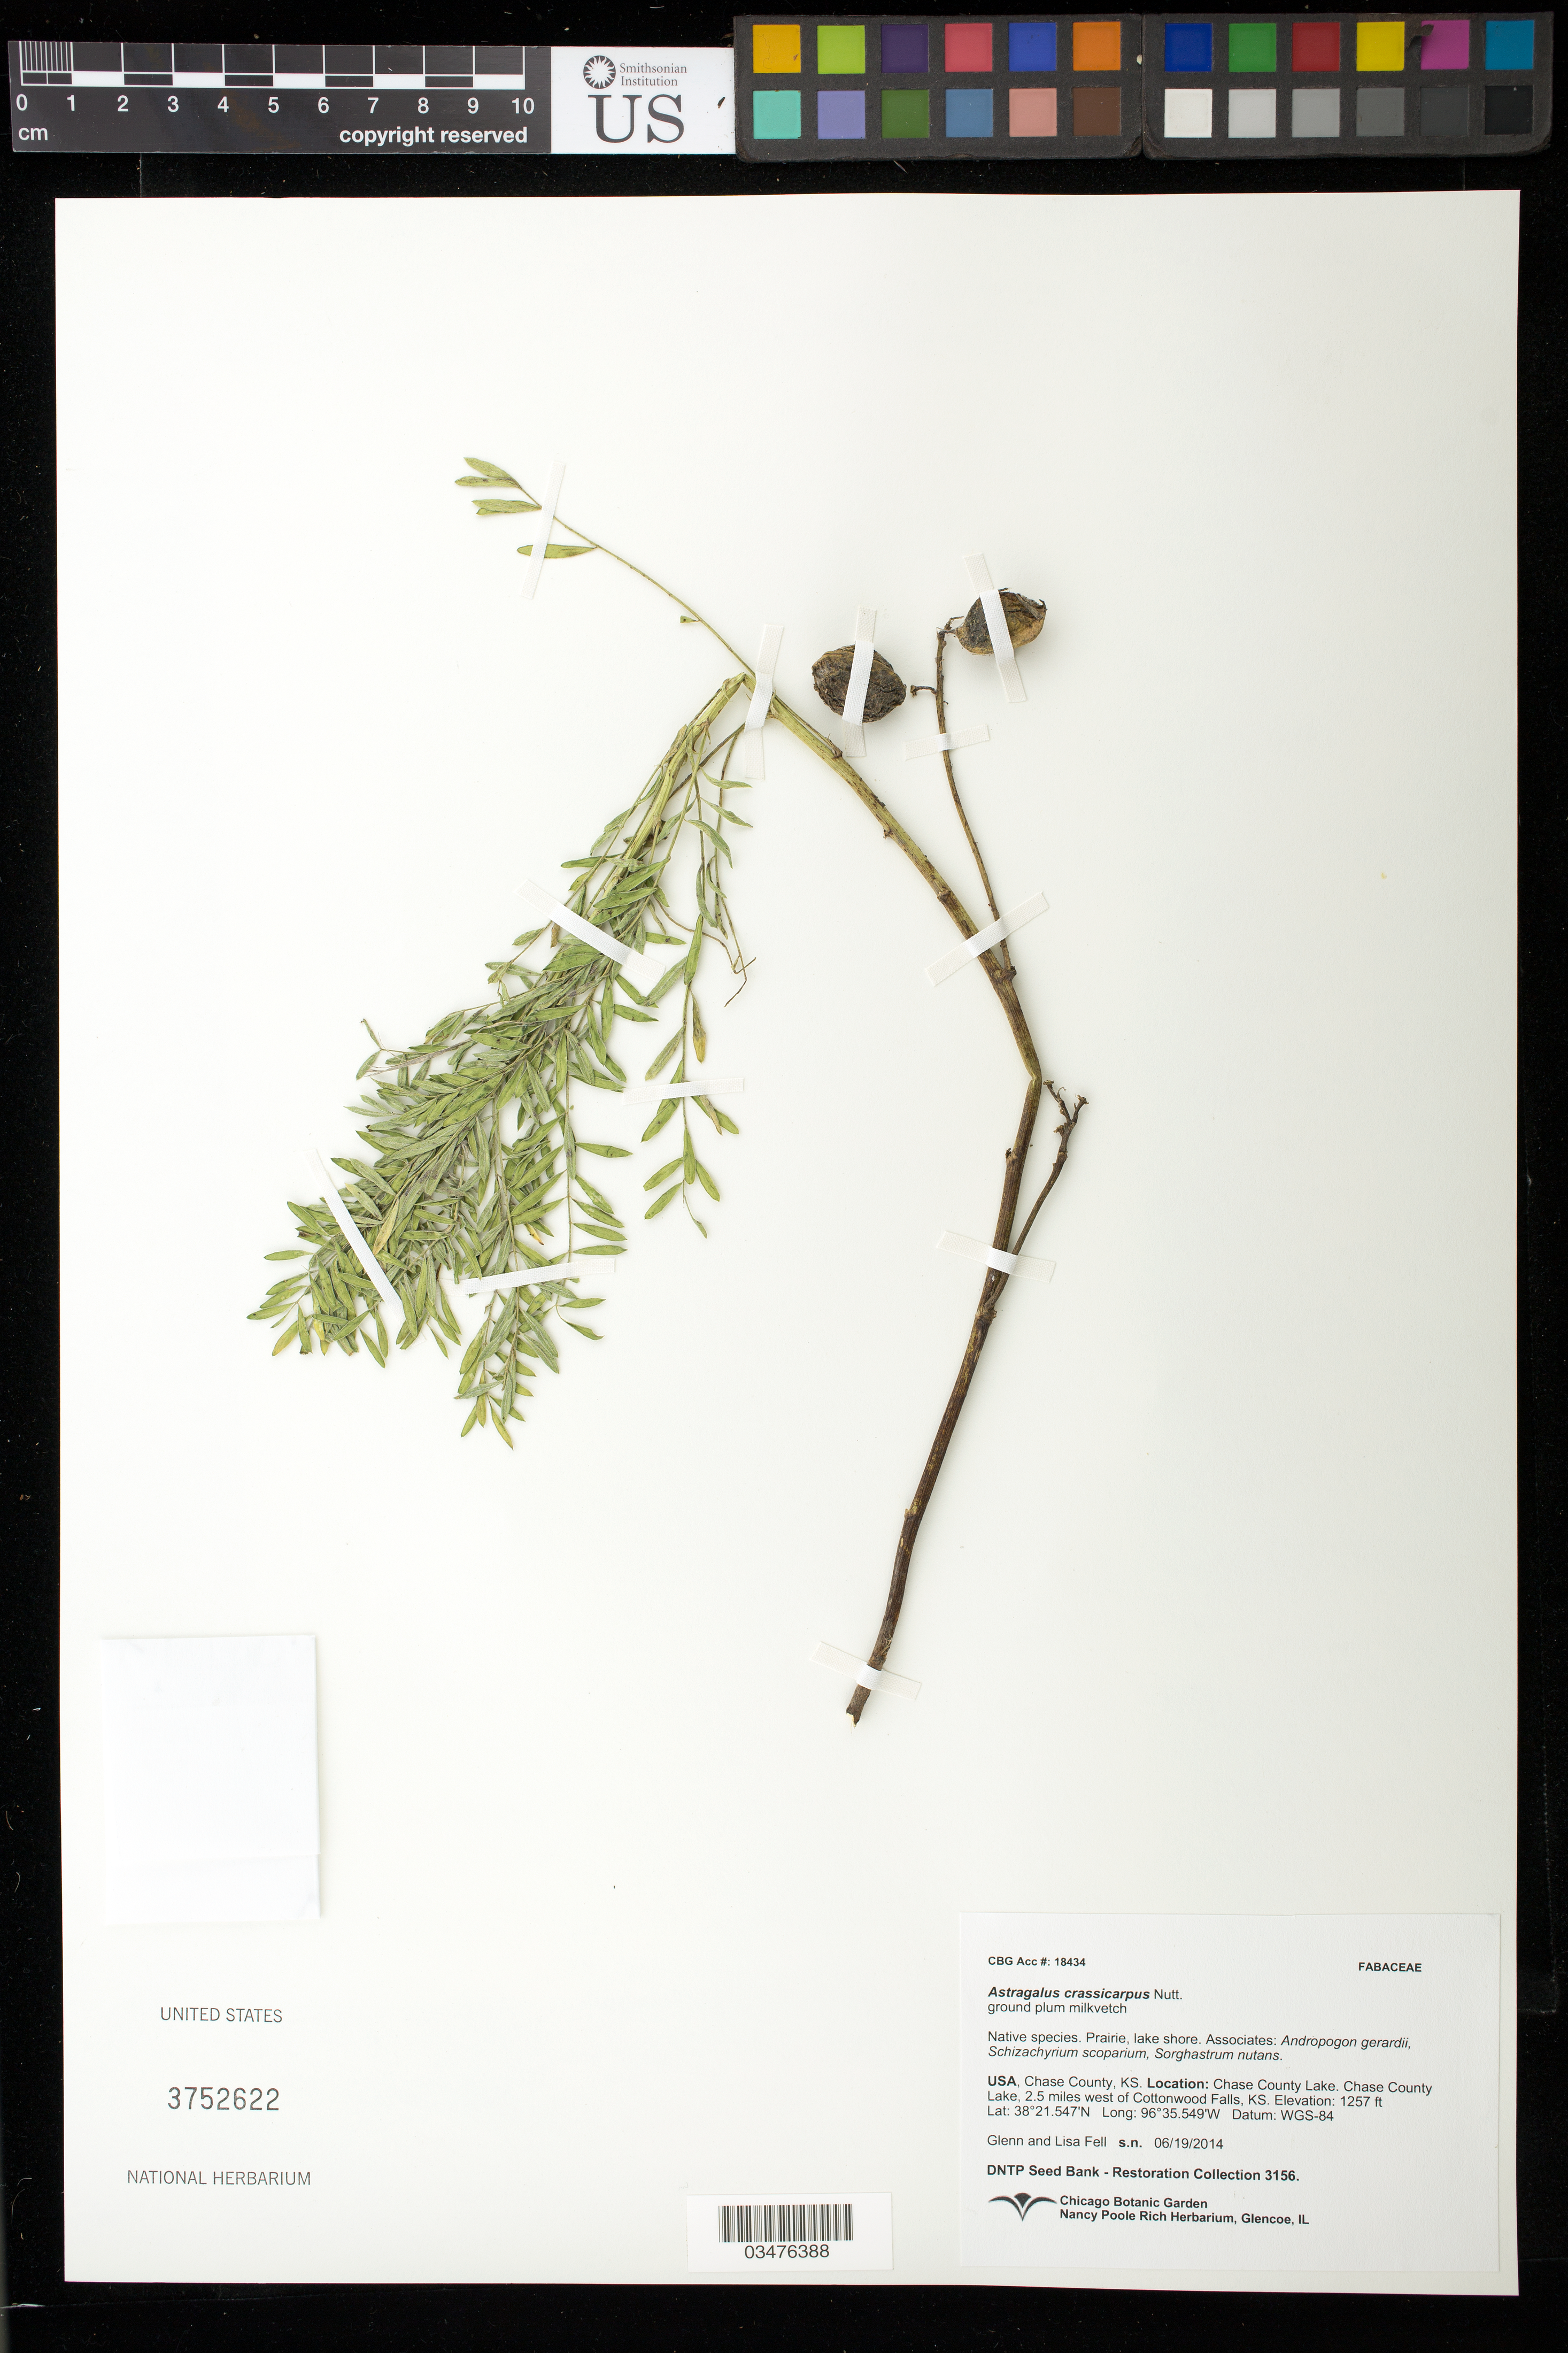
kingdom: Plantae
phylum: Tracheophyta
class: Magnoliopsida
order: Fabales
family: Fabaceae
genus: Astragalus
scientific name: Astragalus crassicarpus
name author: Nutt.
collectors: G. Fell & L. Fell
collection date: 2014-06-19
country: United States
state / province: Kansas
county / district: Chase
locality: Chase County Lake, 2.5 mi. W of Cottonwood Falls.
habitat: Prairie, lake shore. With Andropogon gerardii, Schizachyrium scoparium, Sorghastrum nutans.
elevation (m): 383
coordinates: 38 21.547 N, 96 35.549 W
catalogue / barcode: US 3752622